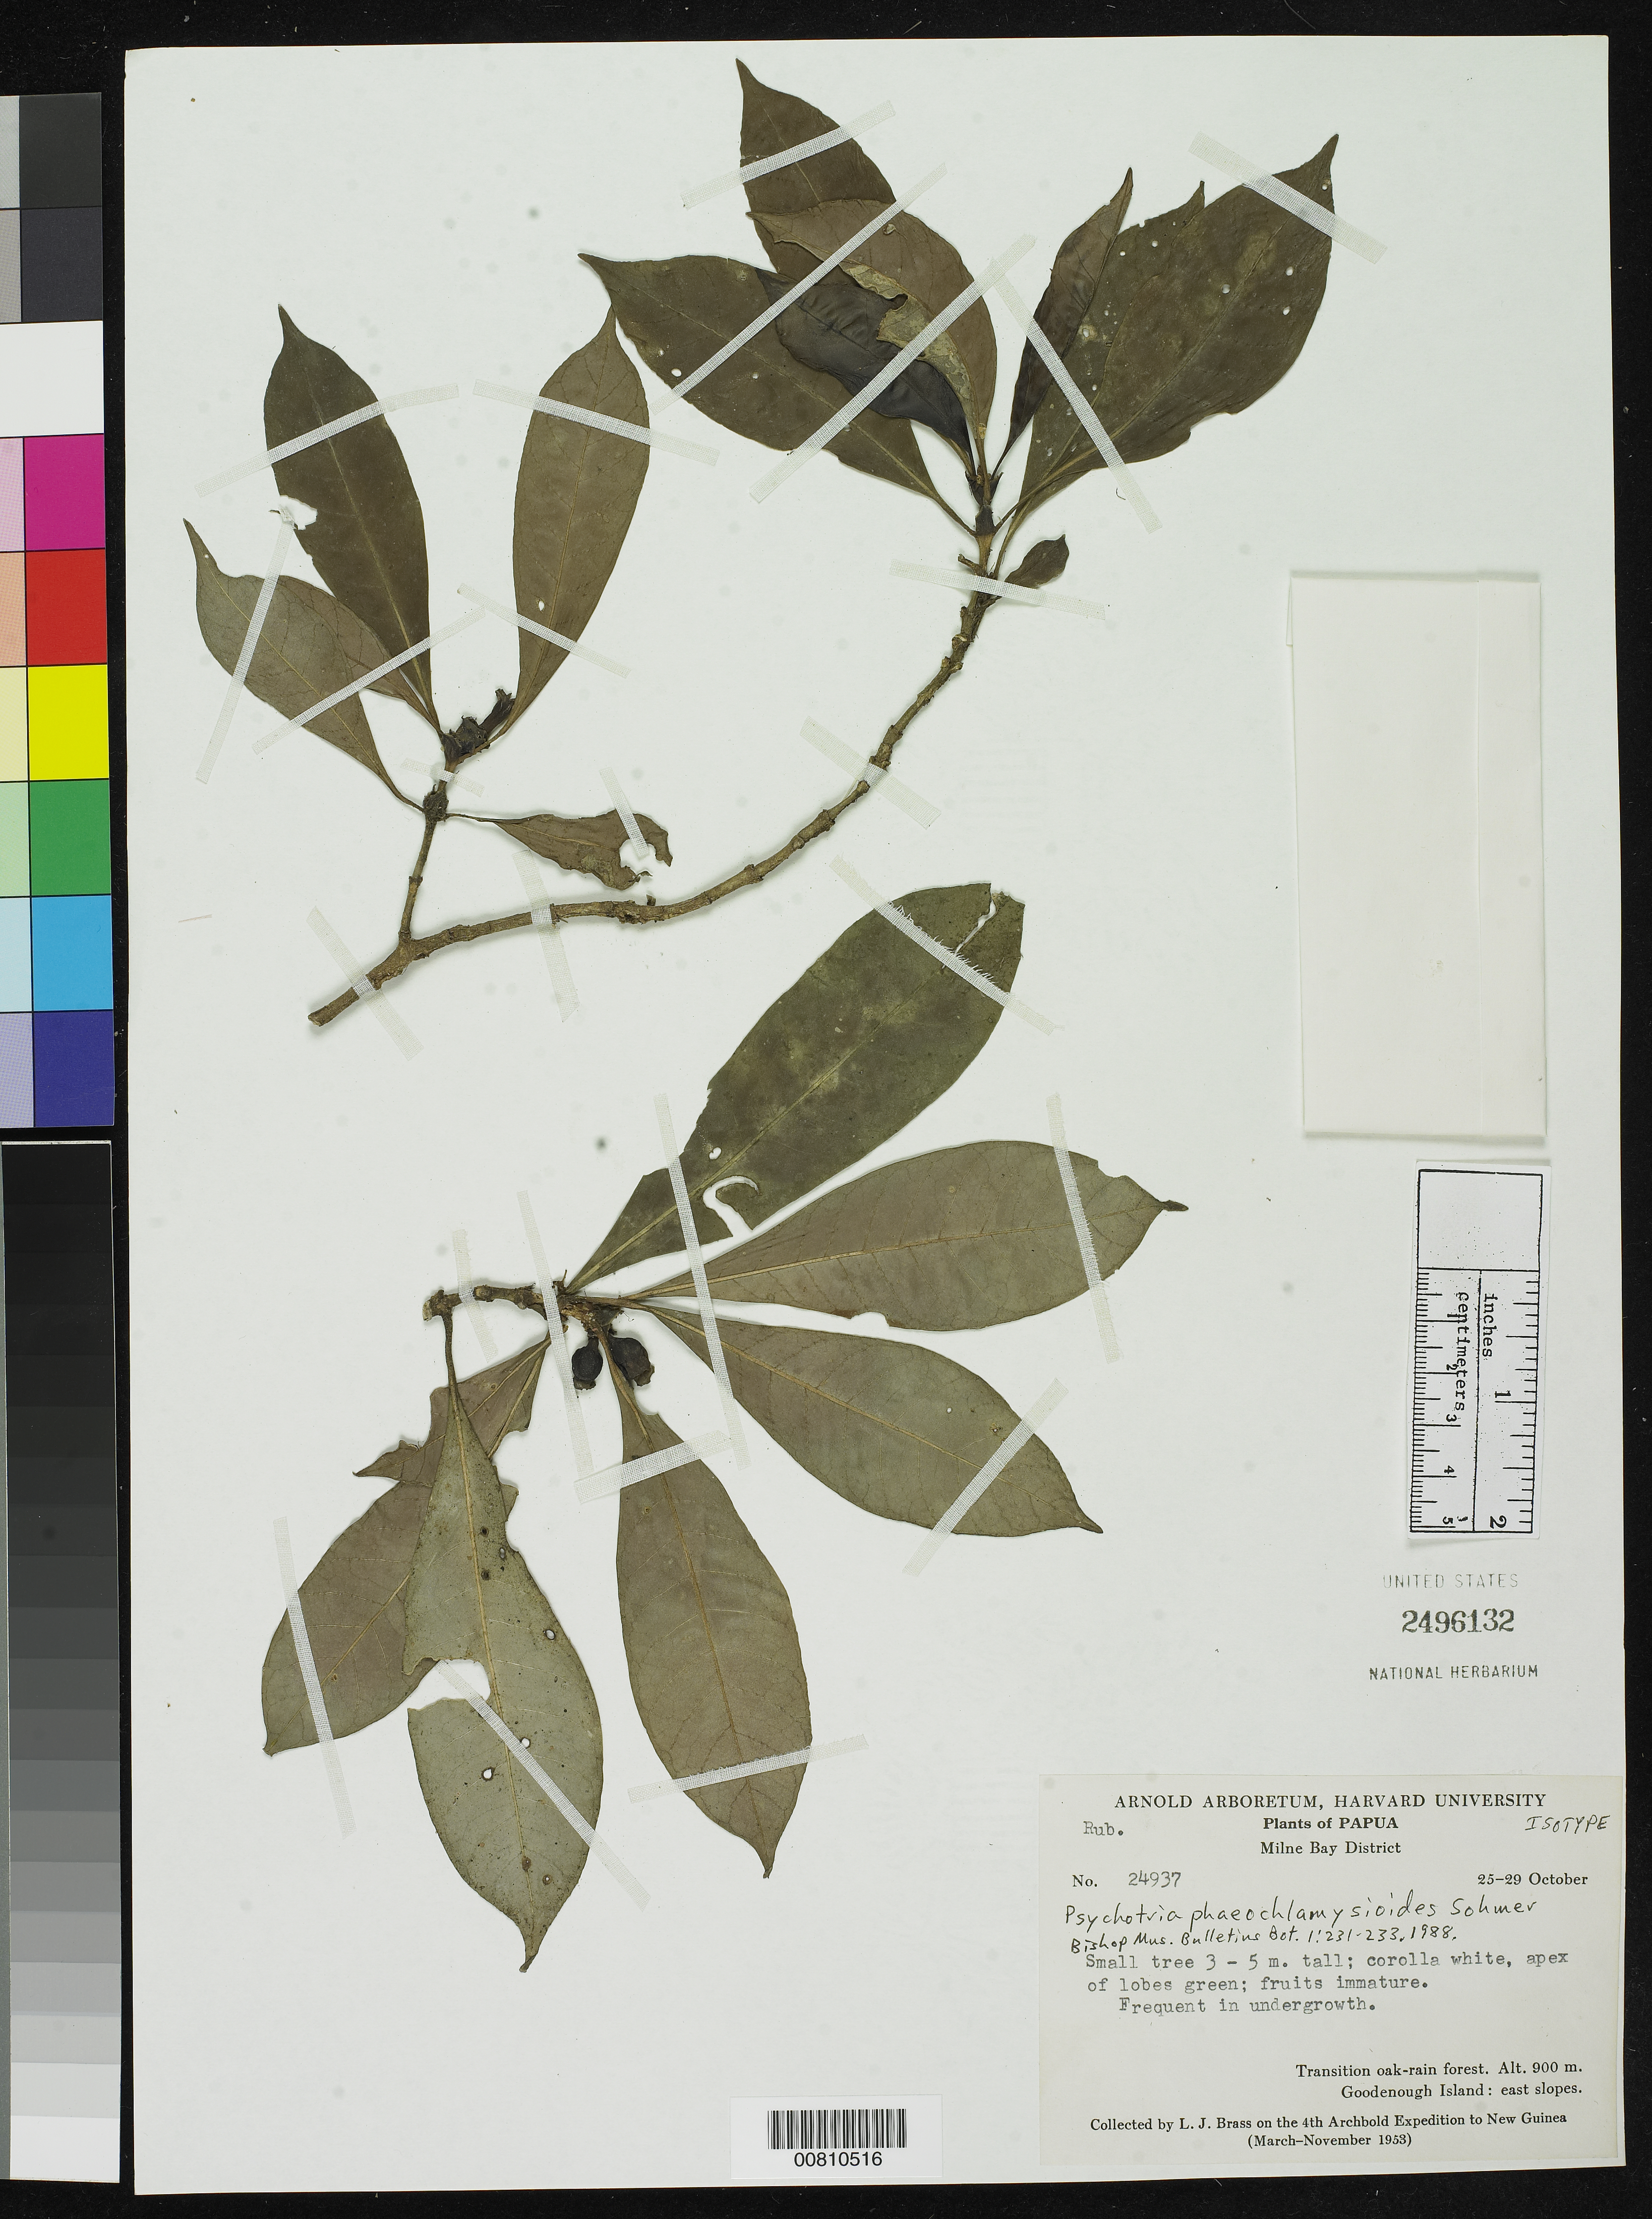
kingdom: Plantae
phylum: Tracheophyta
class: Magnoliopsida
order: Gentianales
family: Rubiaceae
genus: Psychotria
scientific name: Psychotria phaeochlamysoides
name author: Sohmer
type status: Isotype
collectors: L. J. Brass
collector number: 24937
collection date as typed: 25 Oct 1953 to 29 Oct 1953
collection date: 1953-10-25/1953-10-29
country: Papua New Guinea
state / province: Milne Bay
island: Goodenough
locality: Goodenough Island: east slopes.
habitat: Transition oak-rain forest.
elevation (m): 900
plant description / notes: Holotype at LAE. As "phaeochlamysioides", refers to P. phaeochlamys and thus correct orthography is "phaeochlamysoides" acc. to D.H. Nicolson (pers. comm. Oct 2004)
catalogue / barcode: US 2496132